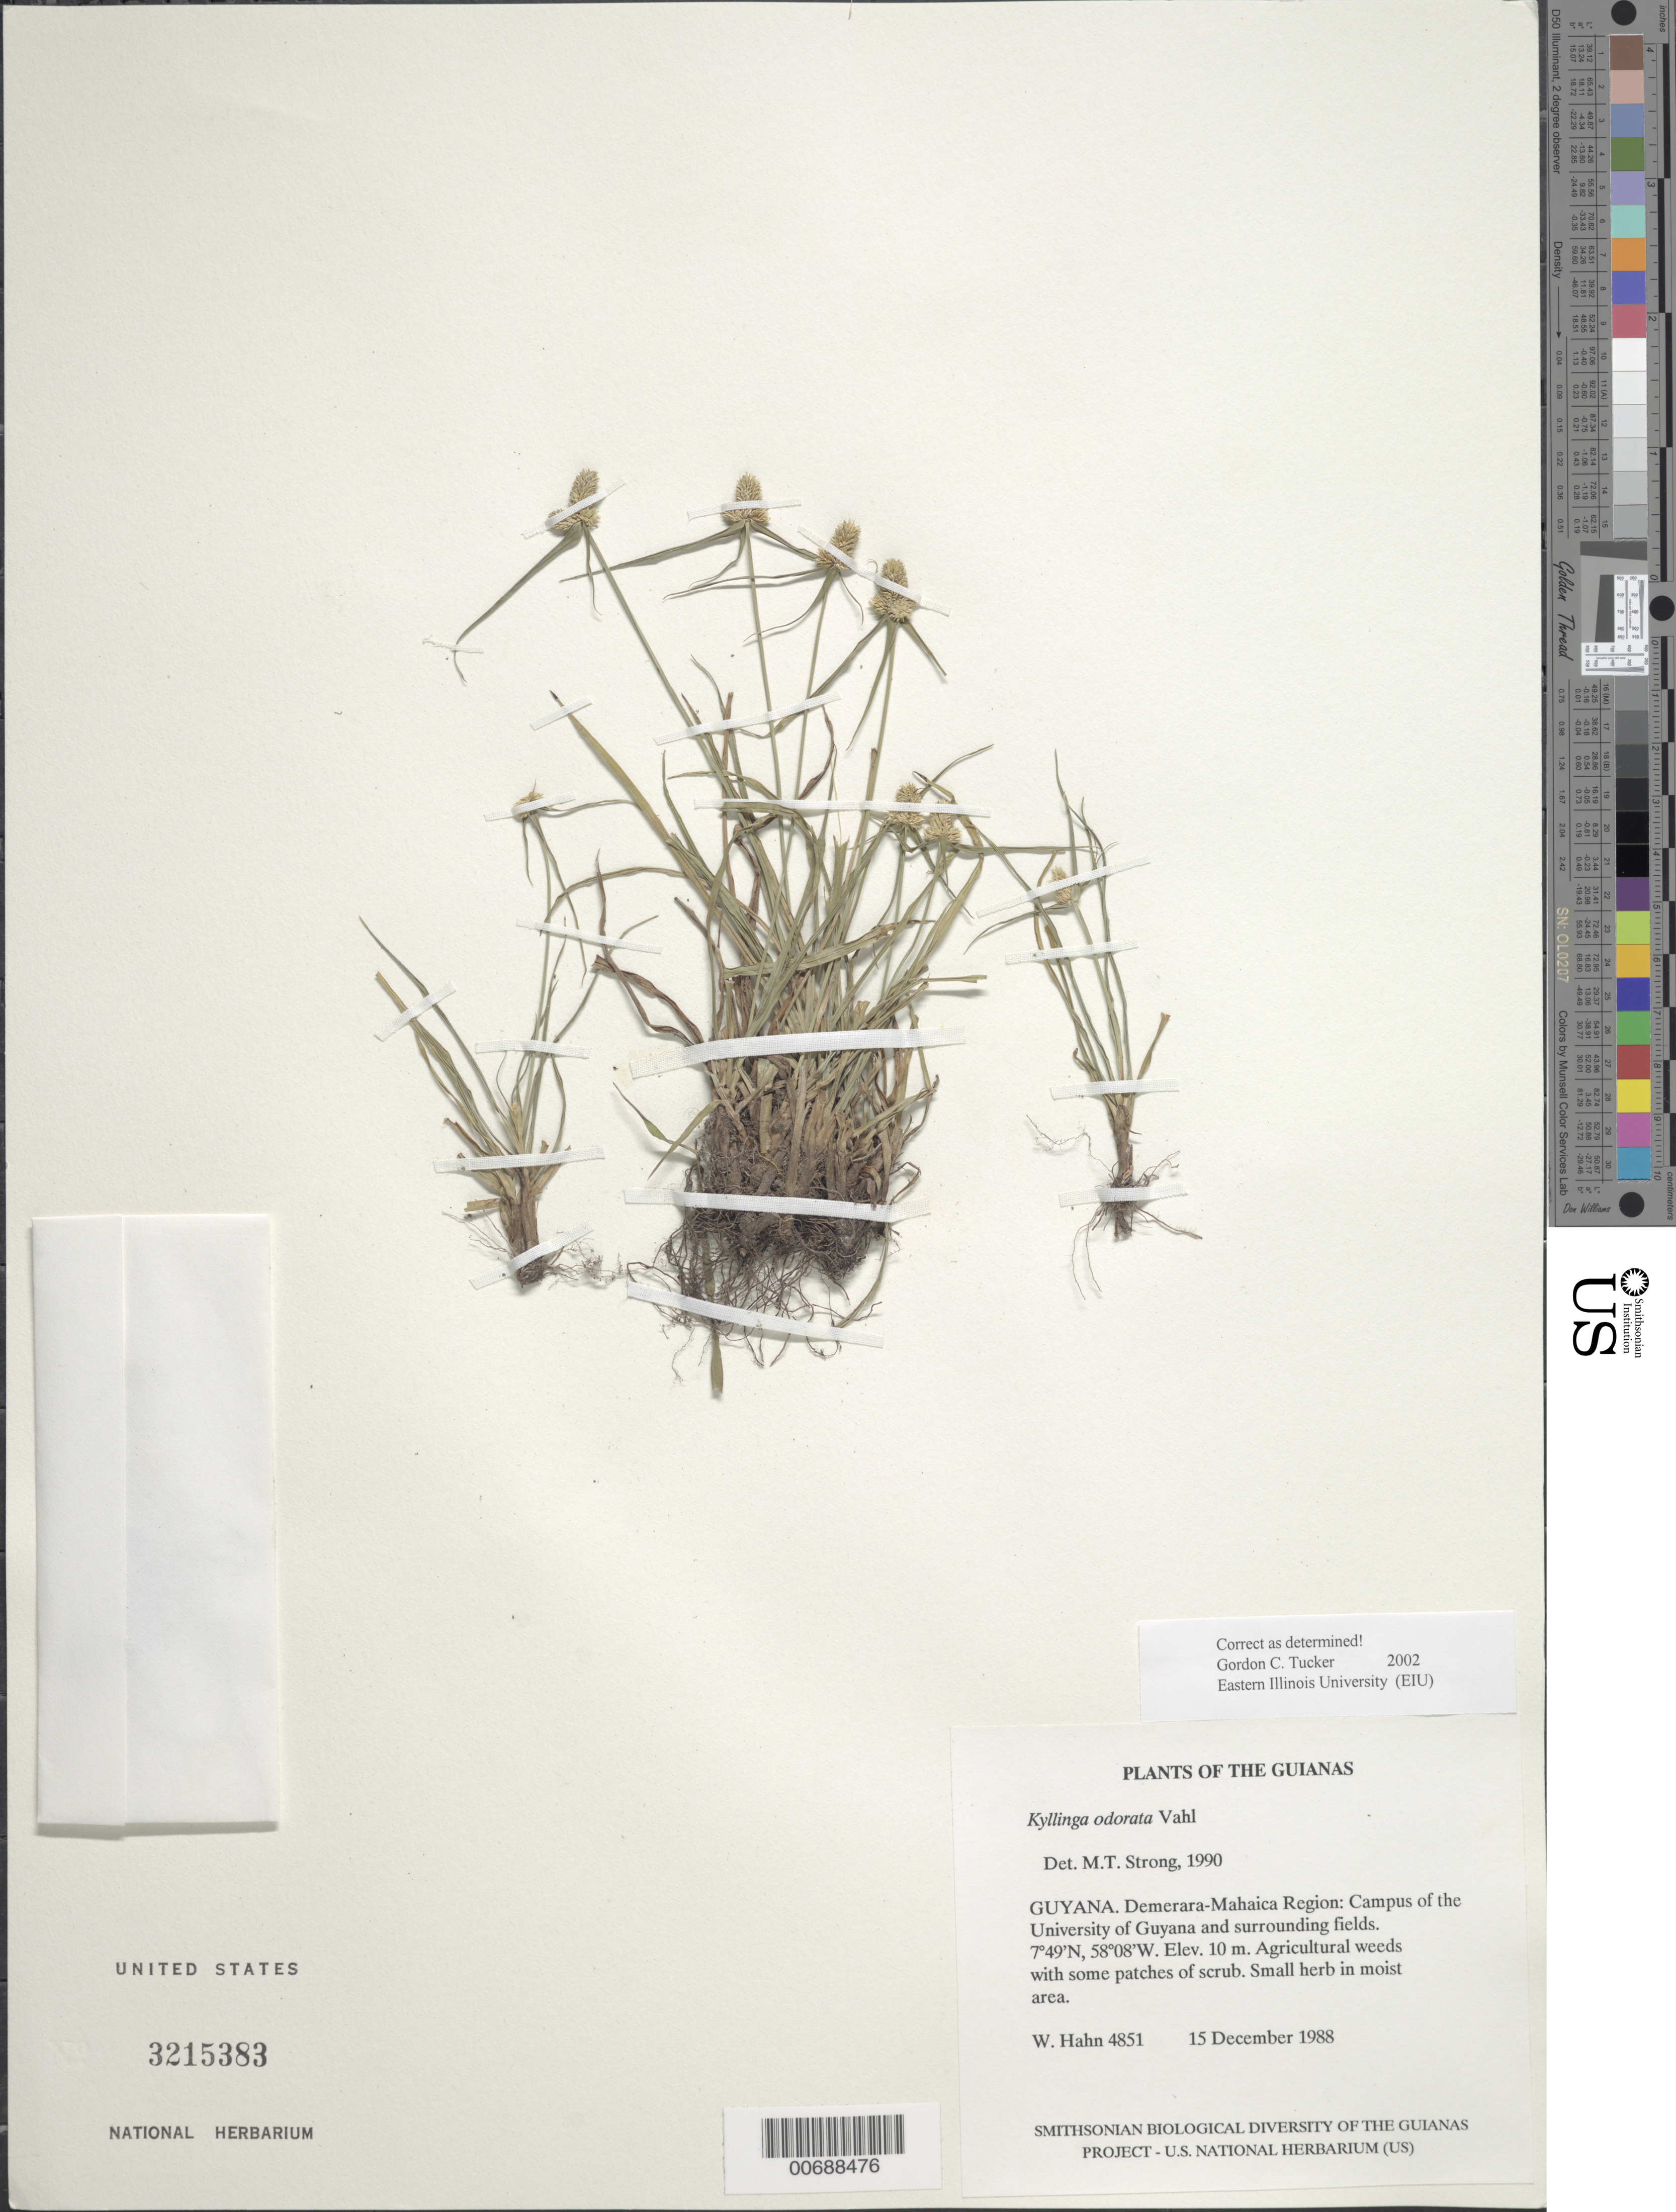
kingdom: Plantae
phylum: Tracheophyta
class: Liliopsida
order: Poales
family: Cyperaceae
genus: Cyperus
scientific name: Cyperus sesquiflorus subsp. sesquiflorus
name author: (Torr.) Mattf. & Kük.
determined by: Strong, M. T., (US), Smithsonian Institution - National Museum of Natural History (UNITED STATES)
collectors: W. Hahn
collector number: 4851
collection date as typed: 15 December 1988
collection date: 1988-12-15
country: Guyana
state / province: Demerara-Mahaica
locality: Campus of the University of Guyana and surrounding fields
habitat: Agricultural weeds with some patches of scrub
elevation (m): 10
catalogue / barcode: US 3215383